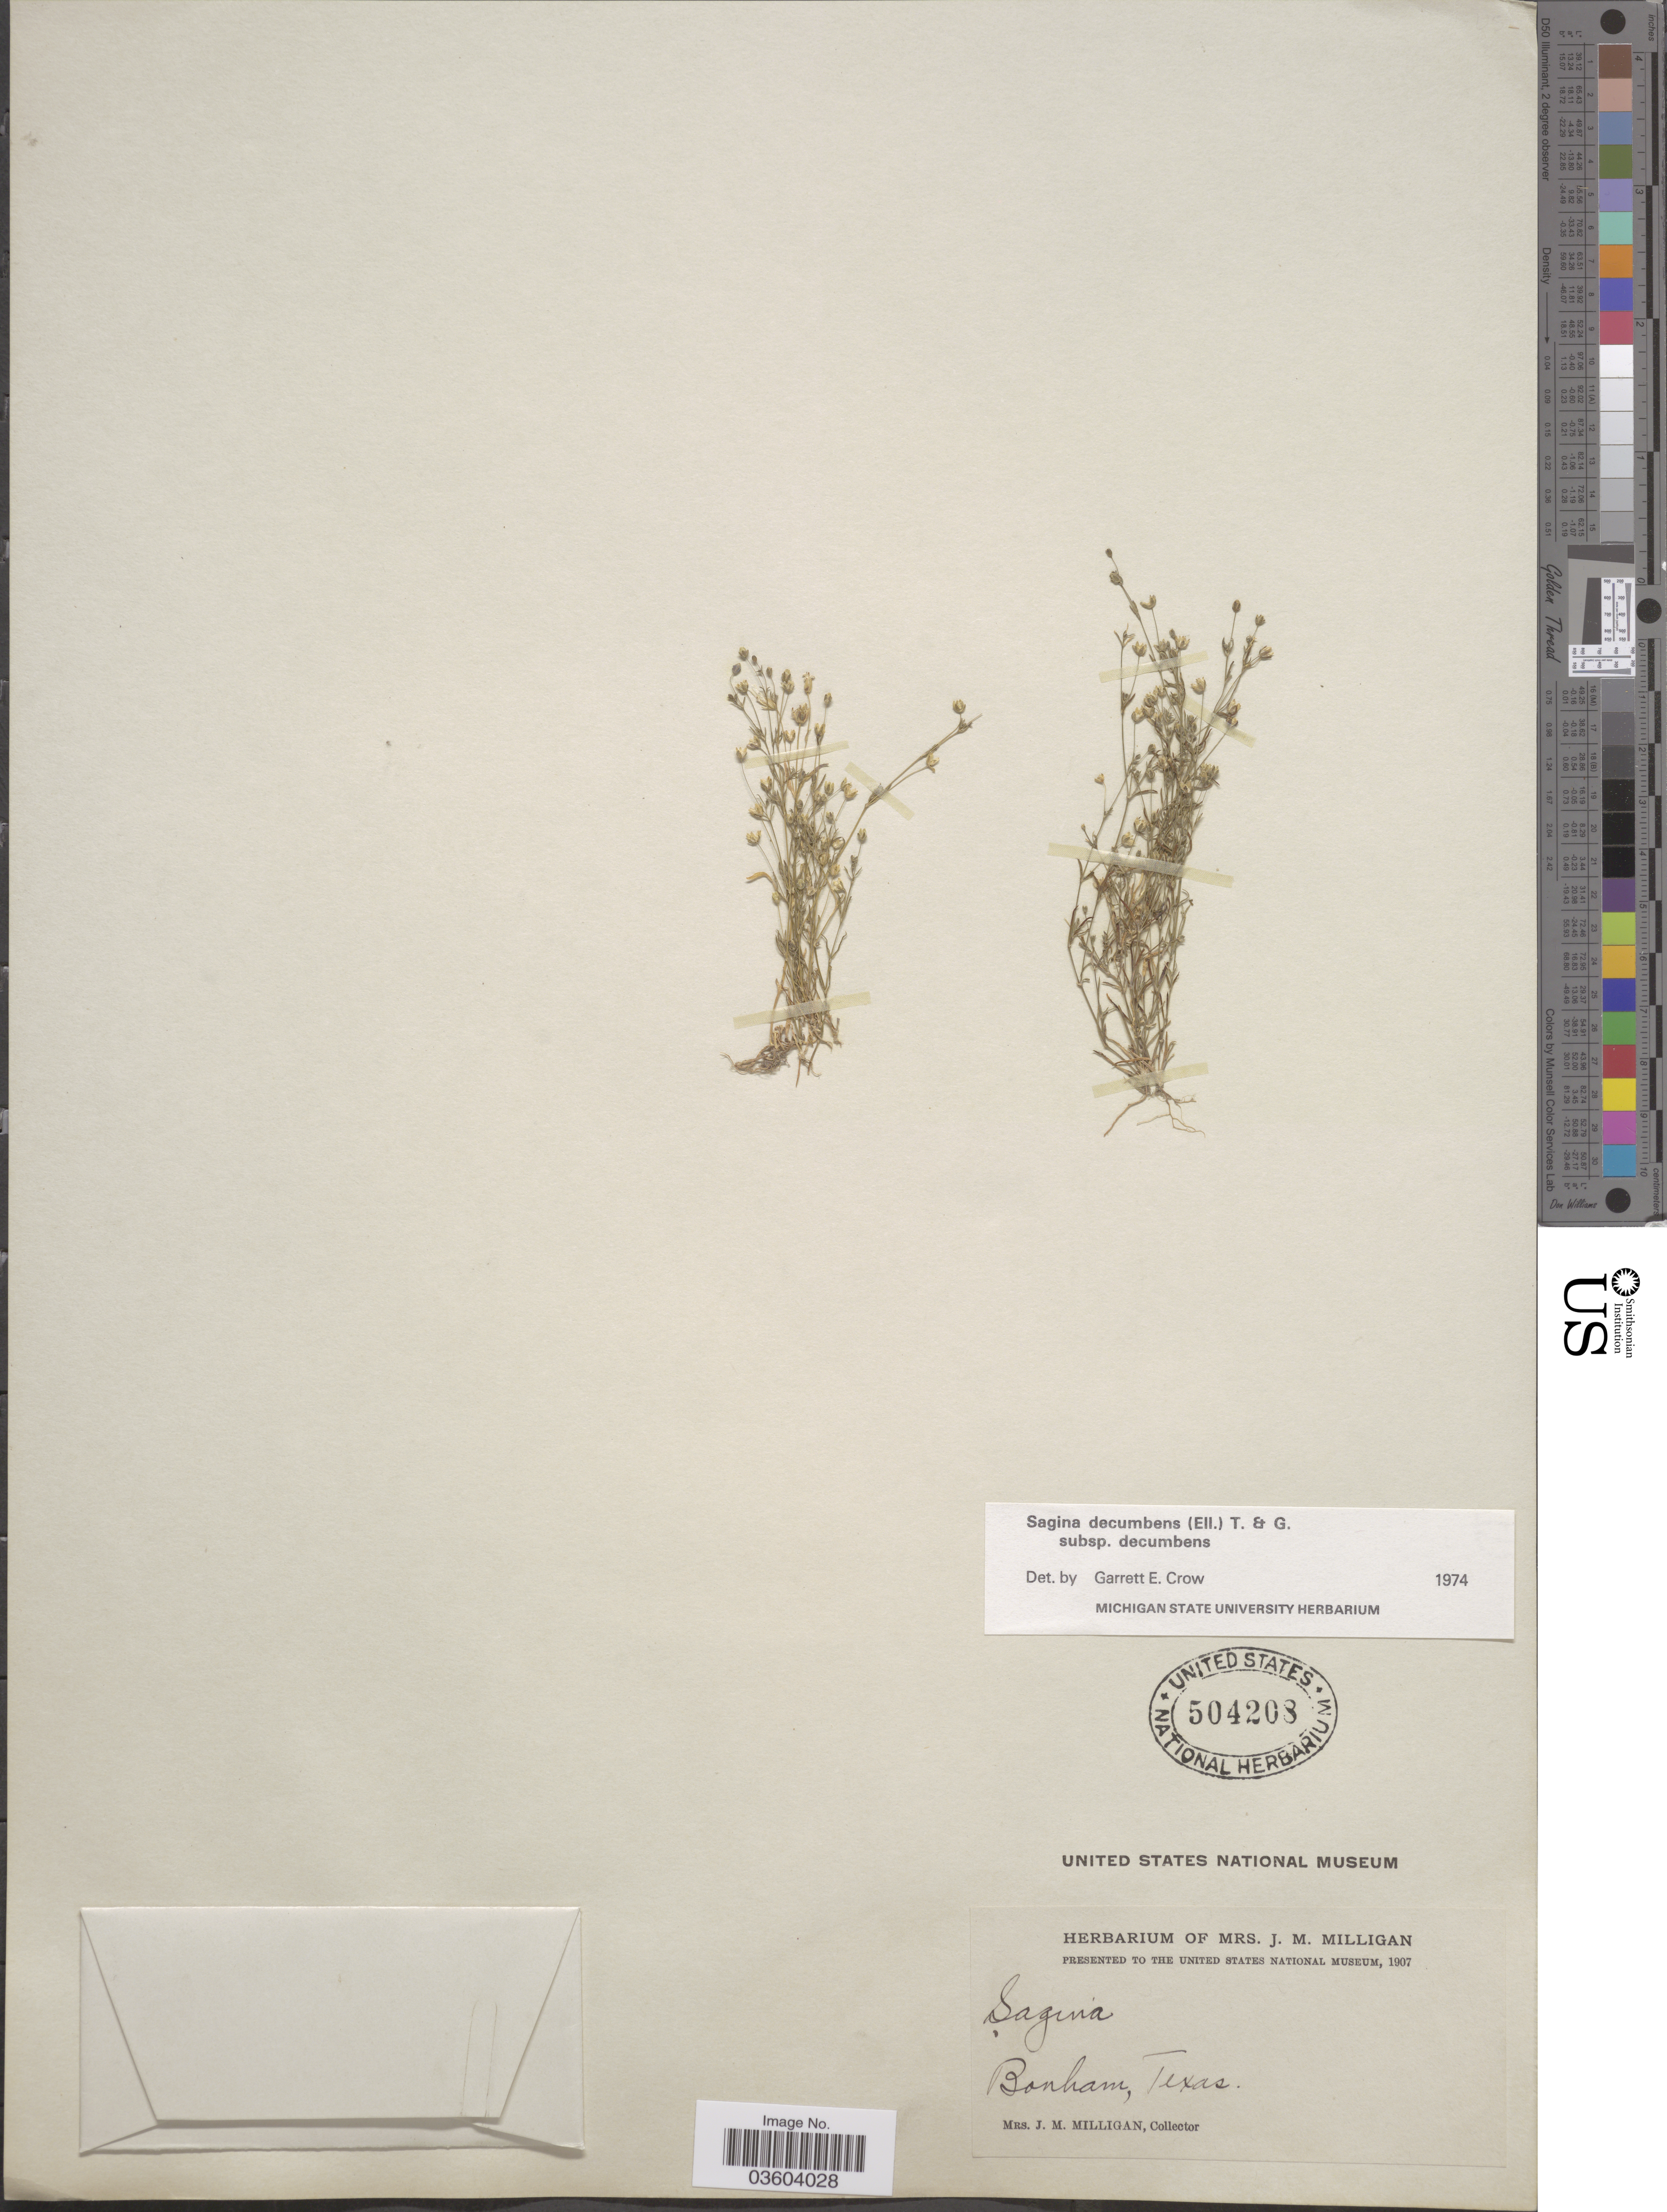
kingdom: Plantae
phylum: Tracheophyta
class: Magnoliopsida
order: Caryophyllales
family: Caryophyllaceae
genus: Sagina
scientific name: Sagina decumbens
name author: (Elliott) Torr. & A. Gray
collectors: J. Milligan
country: United States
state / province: Texas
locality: Bonham.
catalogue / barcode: US 504208